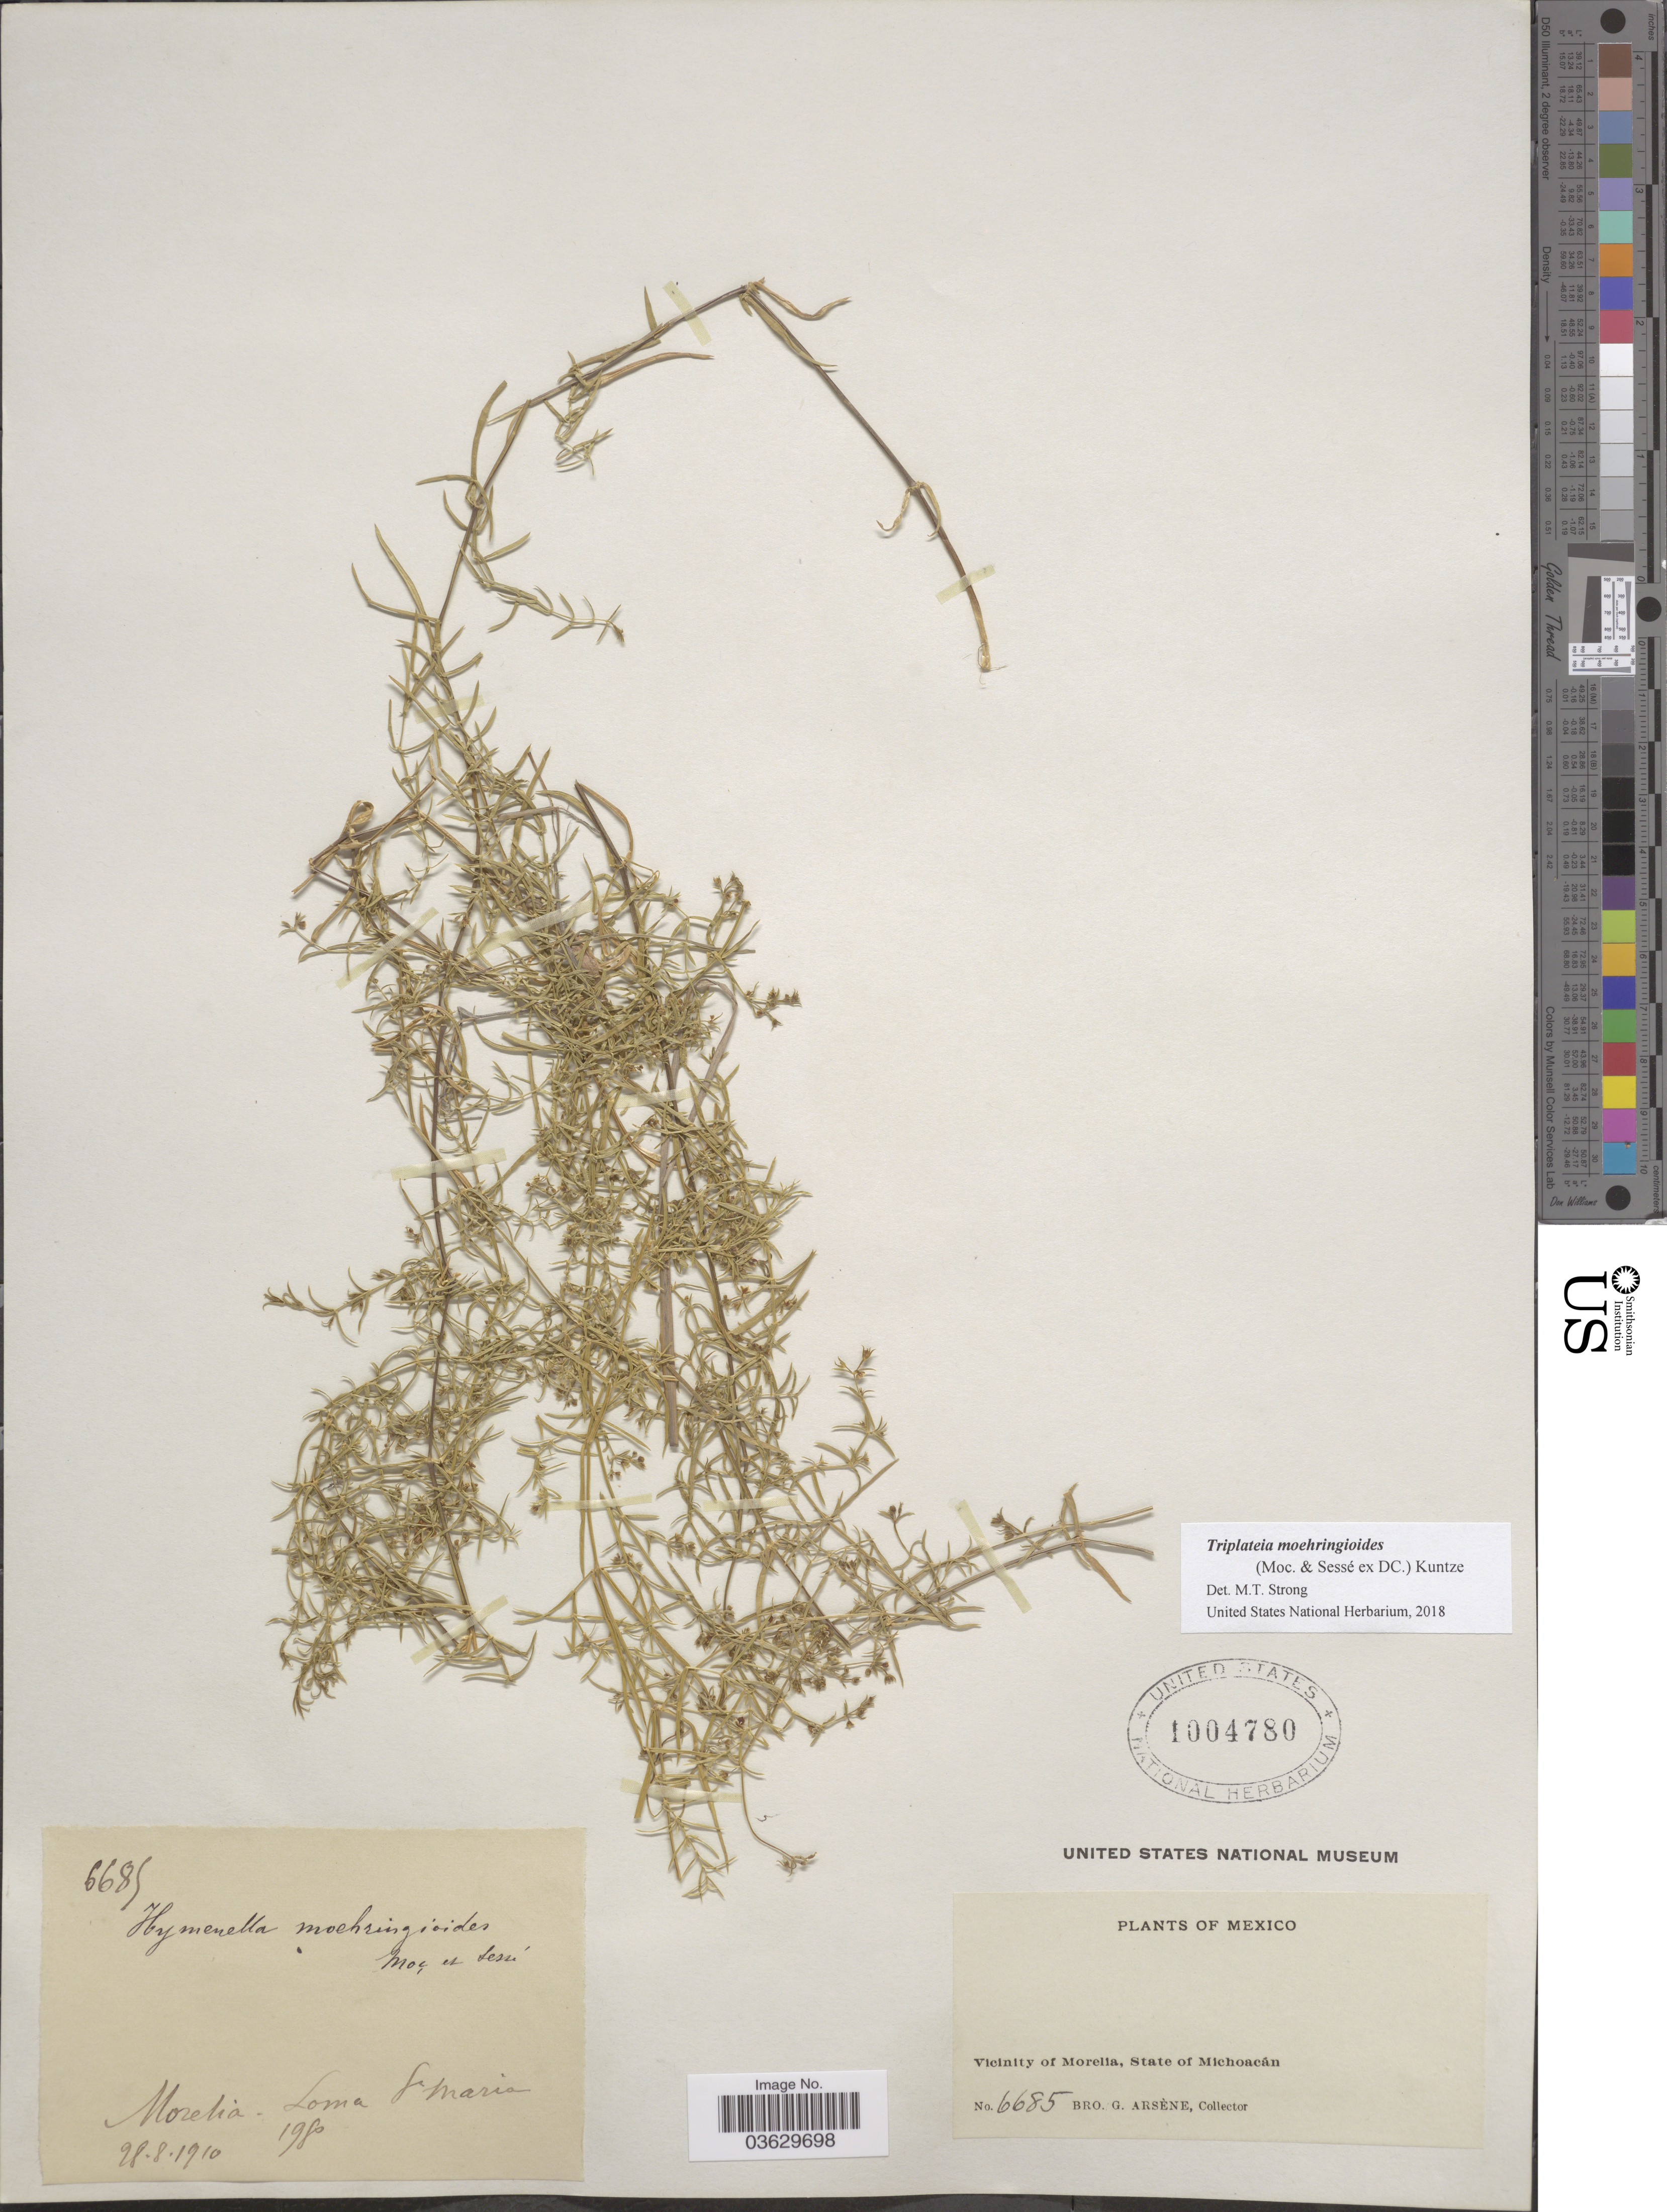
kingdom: Plantae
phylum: Tracheophyta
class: Magnoliopsida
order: Caryophyllales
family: Caryophyllaceae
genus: Triplateia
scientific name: Triplateia moehringiodes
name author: (DC.) Kuntze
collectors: Bro. G. Arsène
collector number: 6685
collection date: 1910-08-28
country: Mexico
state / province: Michoacán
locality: Loma St Maria. Vicinity of Morelia.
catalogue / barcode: US 1004780